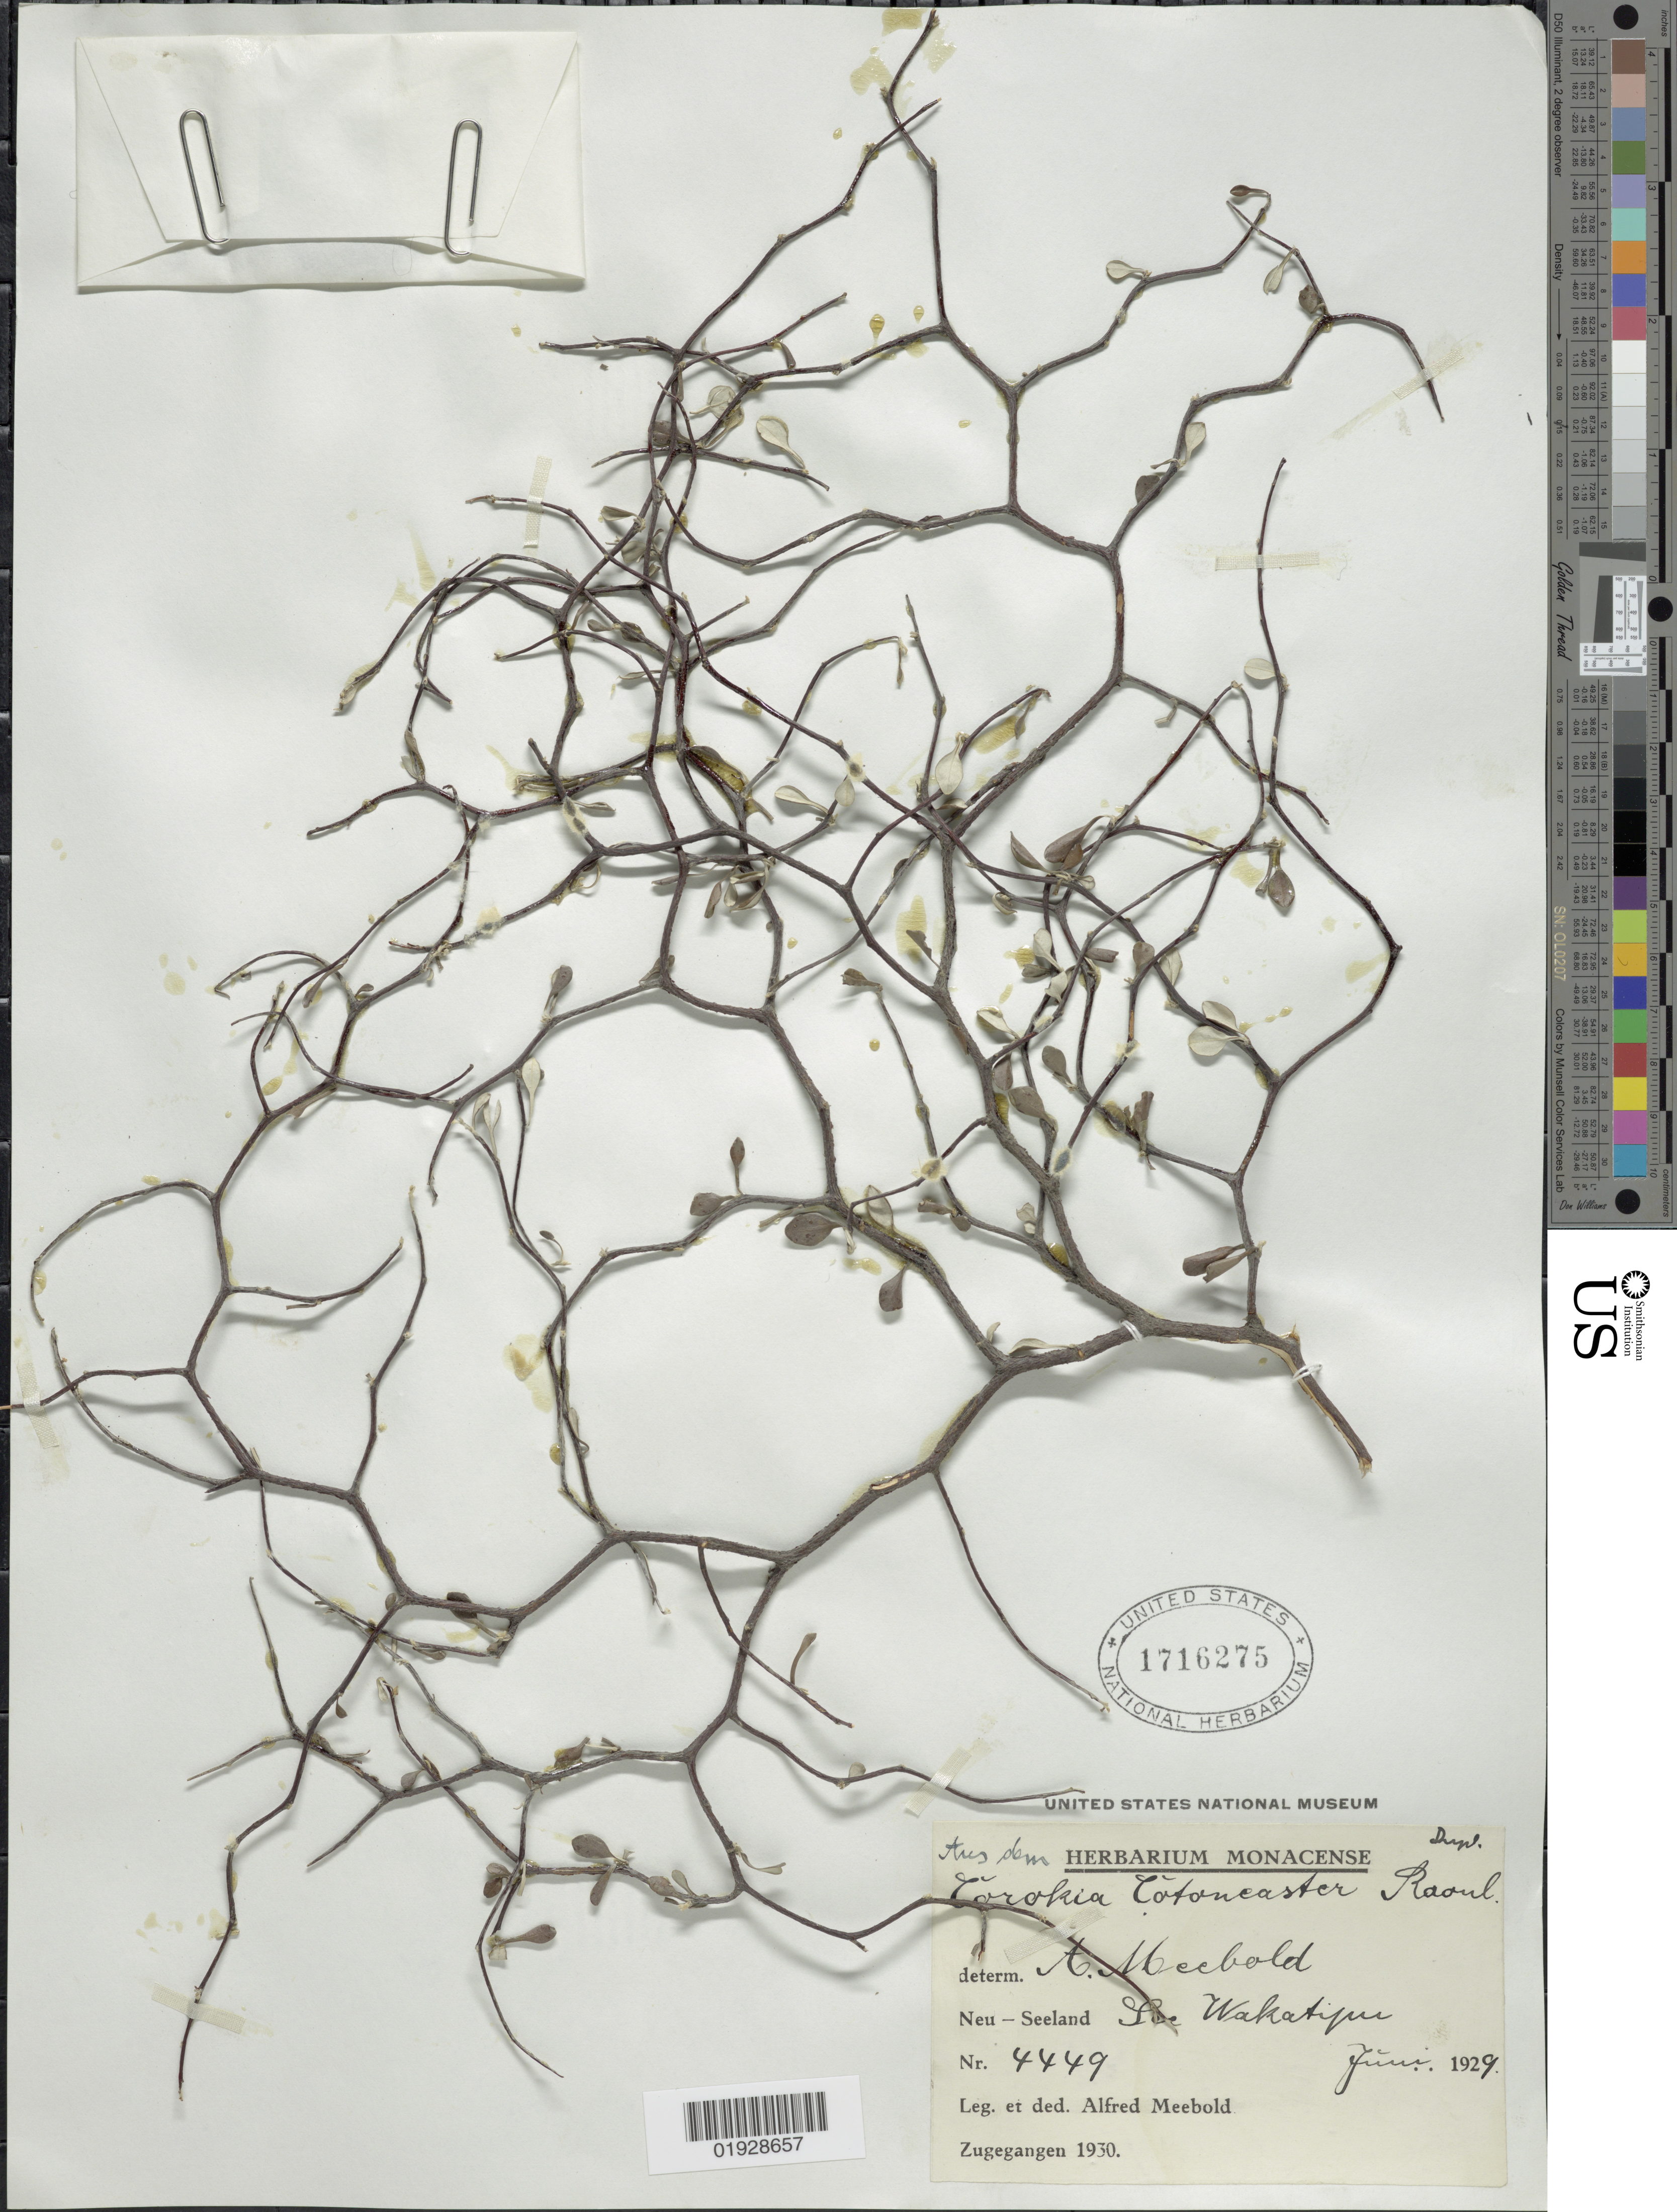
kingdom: Plantae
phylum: Tracheophyta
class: Magnoliopsida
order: Asterales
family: Argophyllaceae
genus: Corokia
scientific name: Corokia cotoneaster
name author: Raoul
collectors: A. Meebold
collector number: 4449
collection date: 1929-06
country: New Zealand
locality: Lake Wakatipu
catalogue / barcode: US 1716275